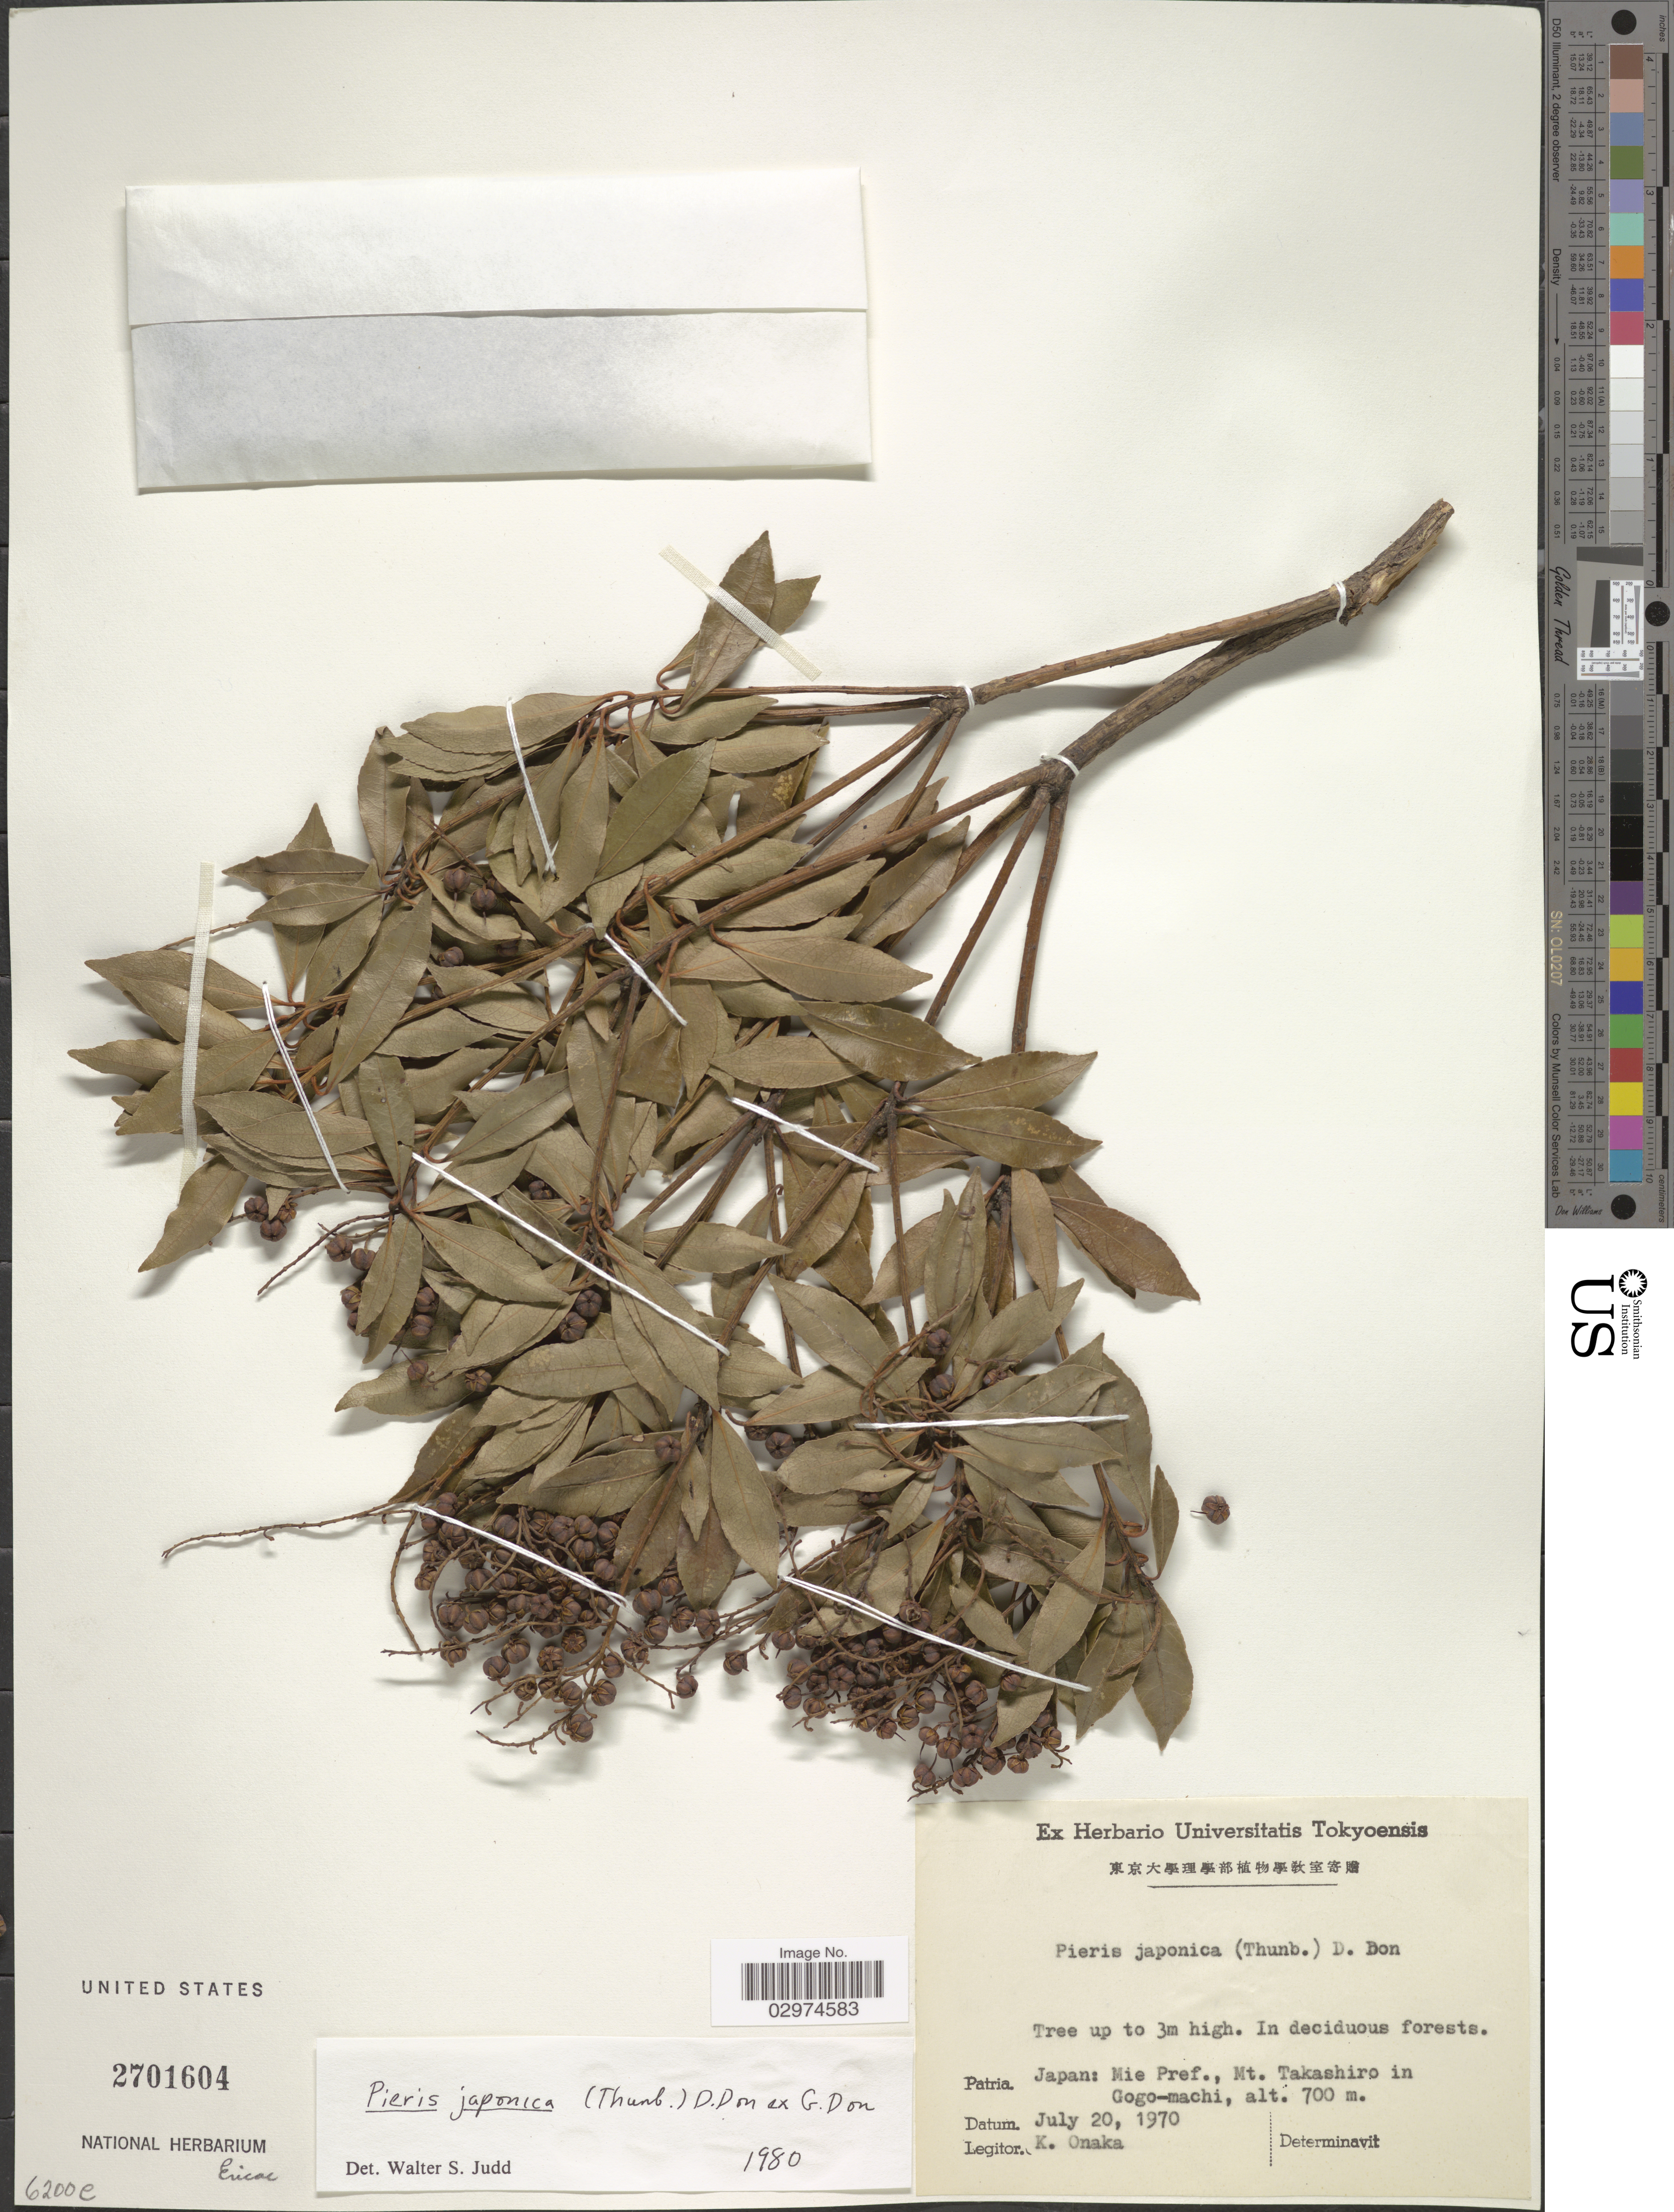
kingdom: Plantae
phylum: Tracheophyta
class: Magnoliopsida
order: Ericales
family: Ericaceae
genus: Pieris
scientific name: Pieris japonica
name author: (Thunb.) D. Don ex G. Don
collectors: K. Onaka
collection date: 1970-07-20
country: Japan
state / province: Mie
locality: Mie Pref., Mt. Takashiro in Gogo-machi.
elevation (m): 700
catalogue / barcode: US 2701604